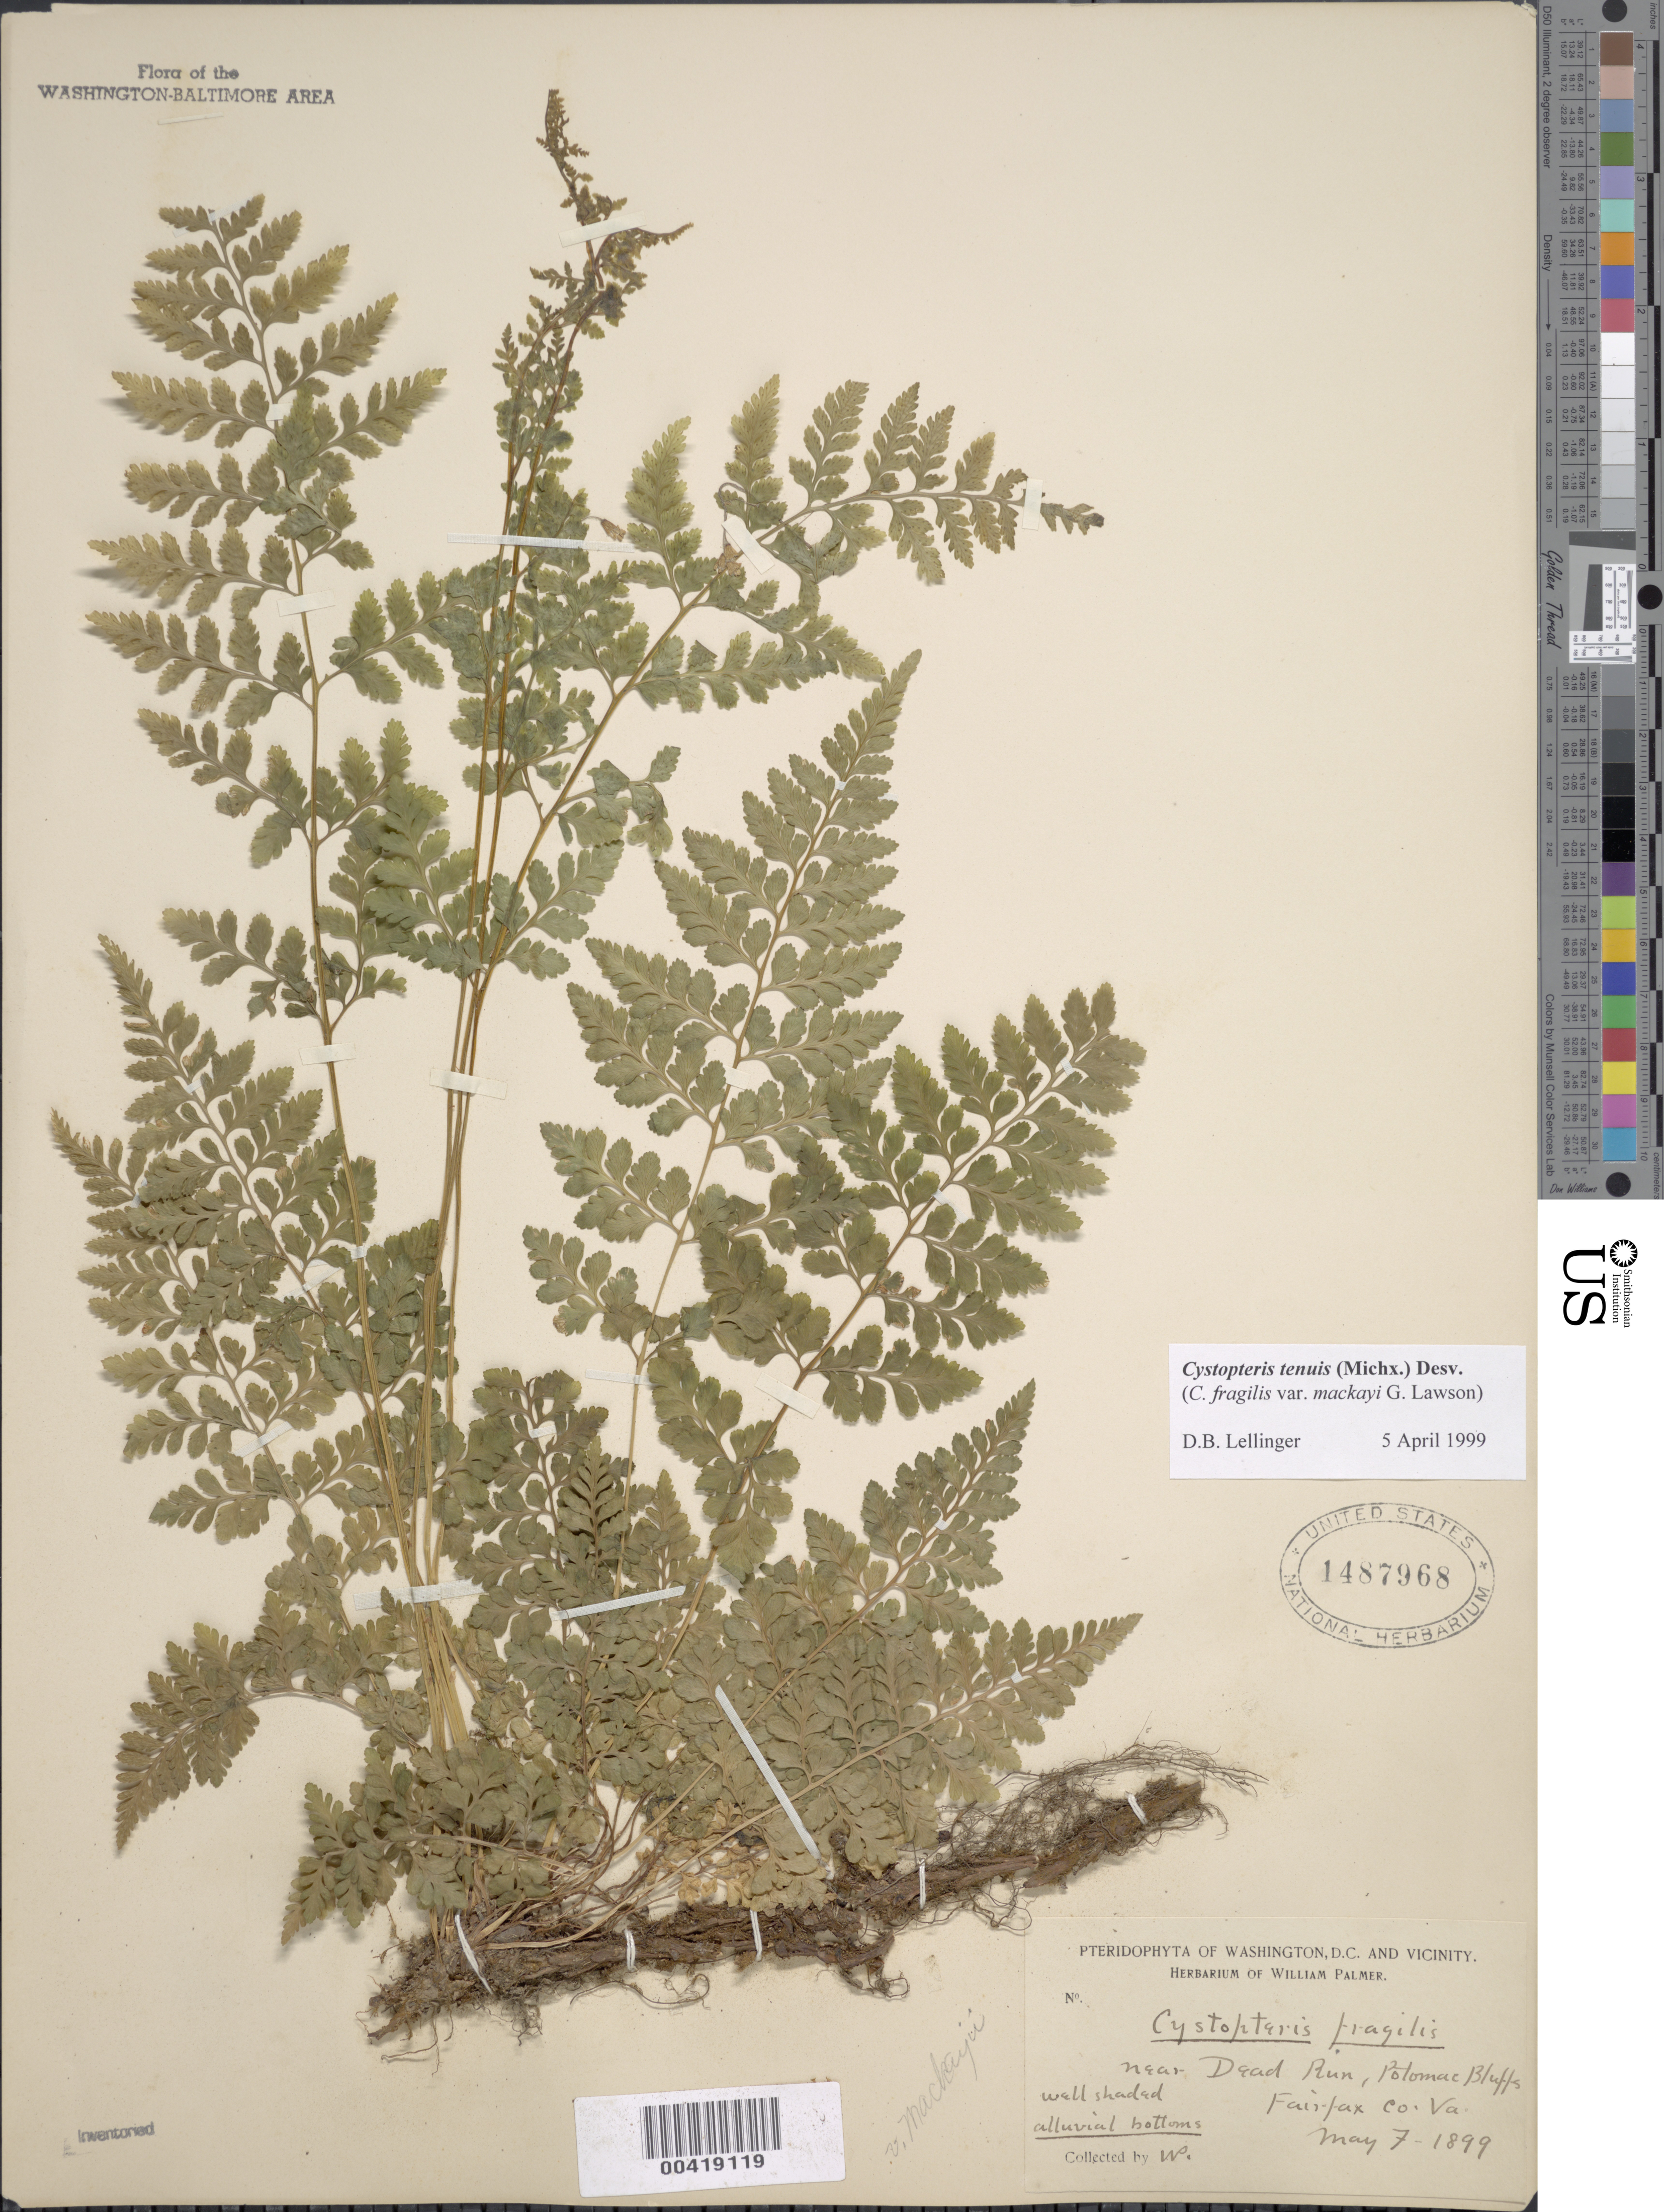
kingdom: Plantae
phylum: Tracheophyta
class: Polypodiopsida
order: Polypodiales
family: Cystopteridaceae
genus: Cystopteris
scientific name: Cystopteris tenuis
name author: (Michx.) Desv.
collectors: W. Palmer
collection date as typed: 07 May 1899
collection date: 1899-05-07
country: United States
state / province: Virginia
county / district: Fairfax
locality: Dead Run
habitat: Well shaded alluvial bottoms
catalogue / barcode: US 1487968